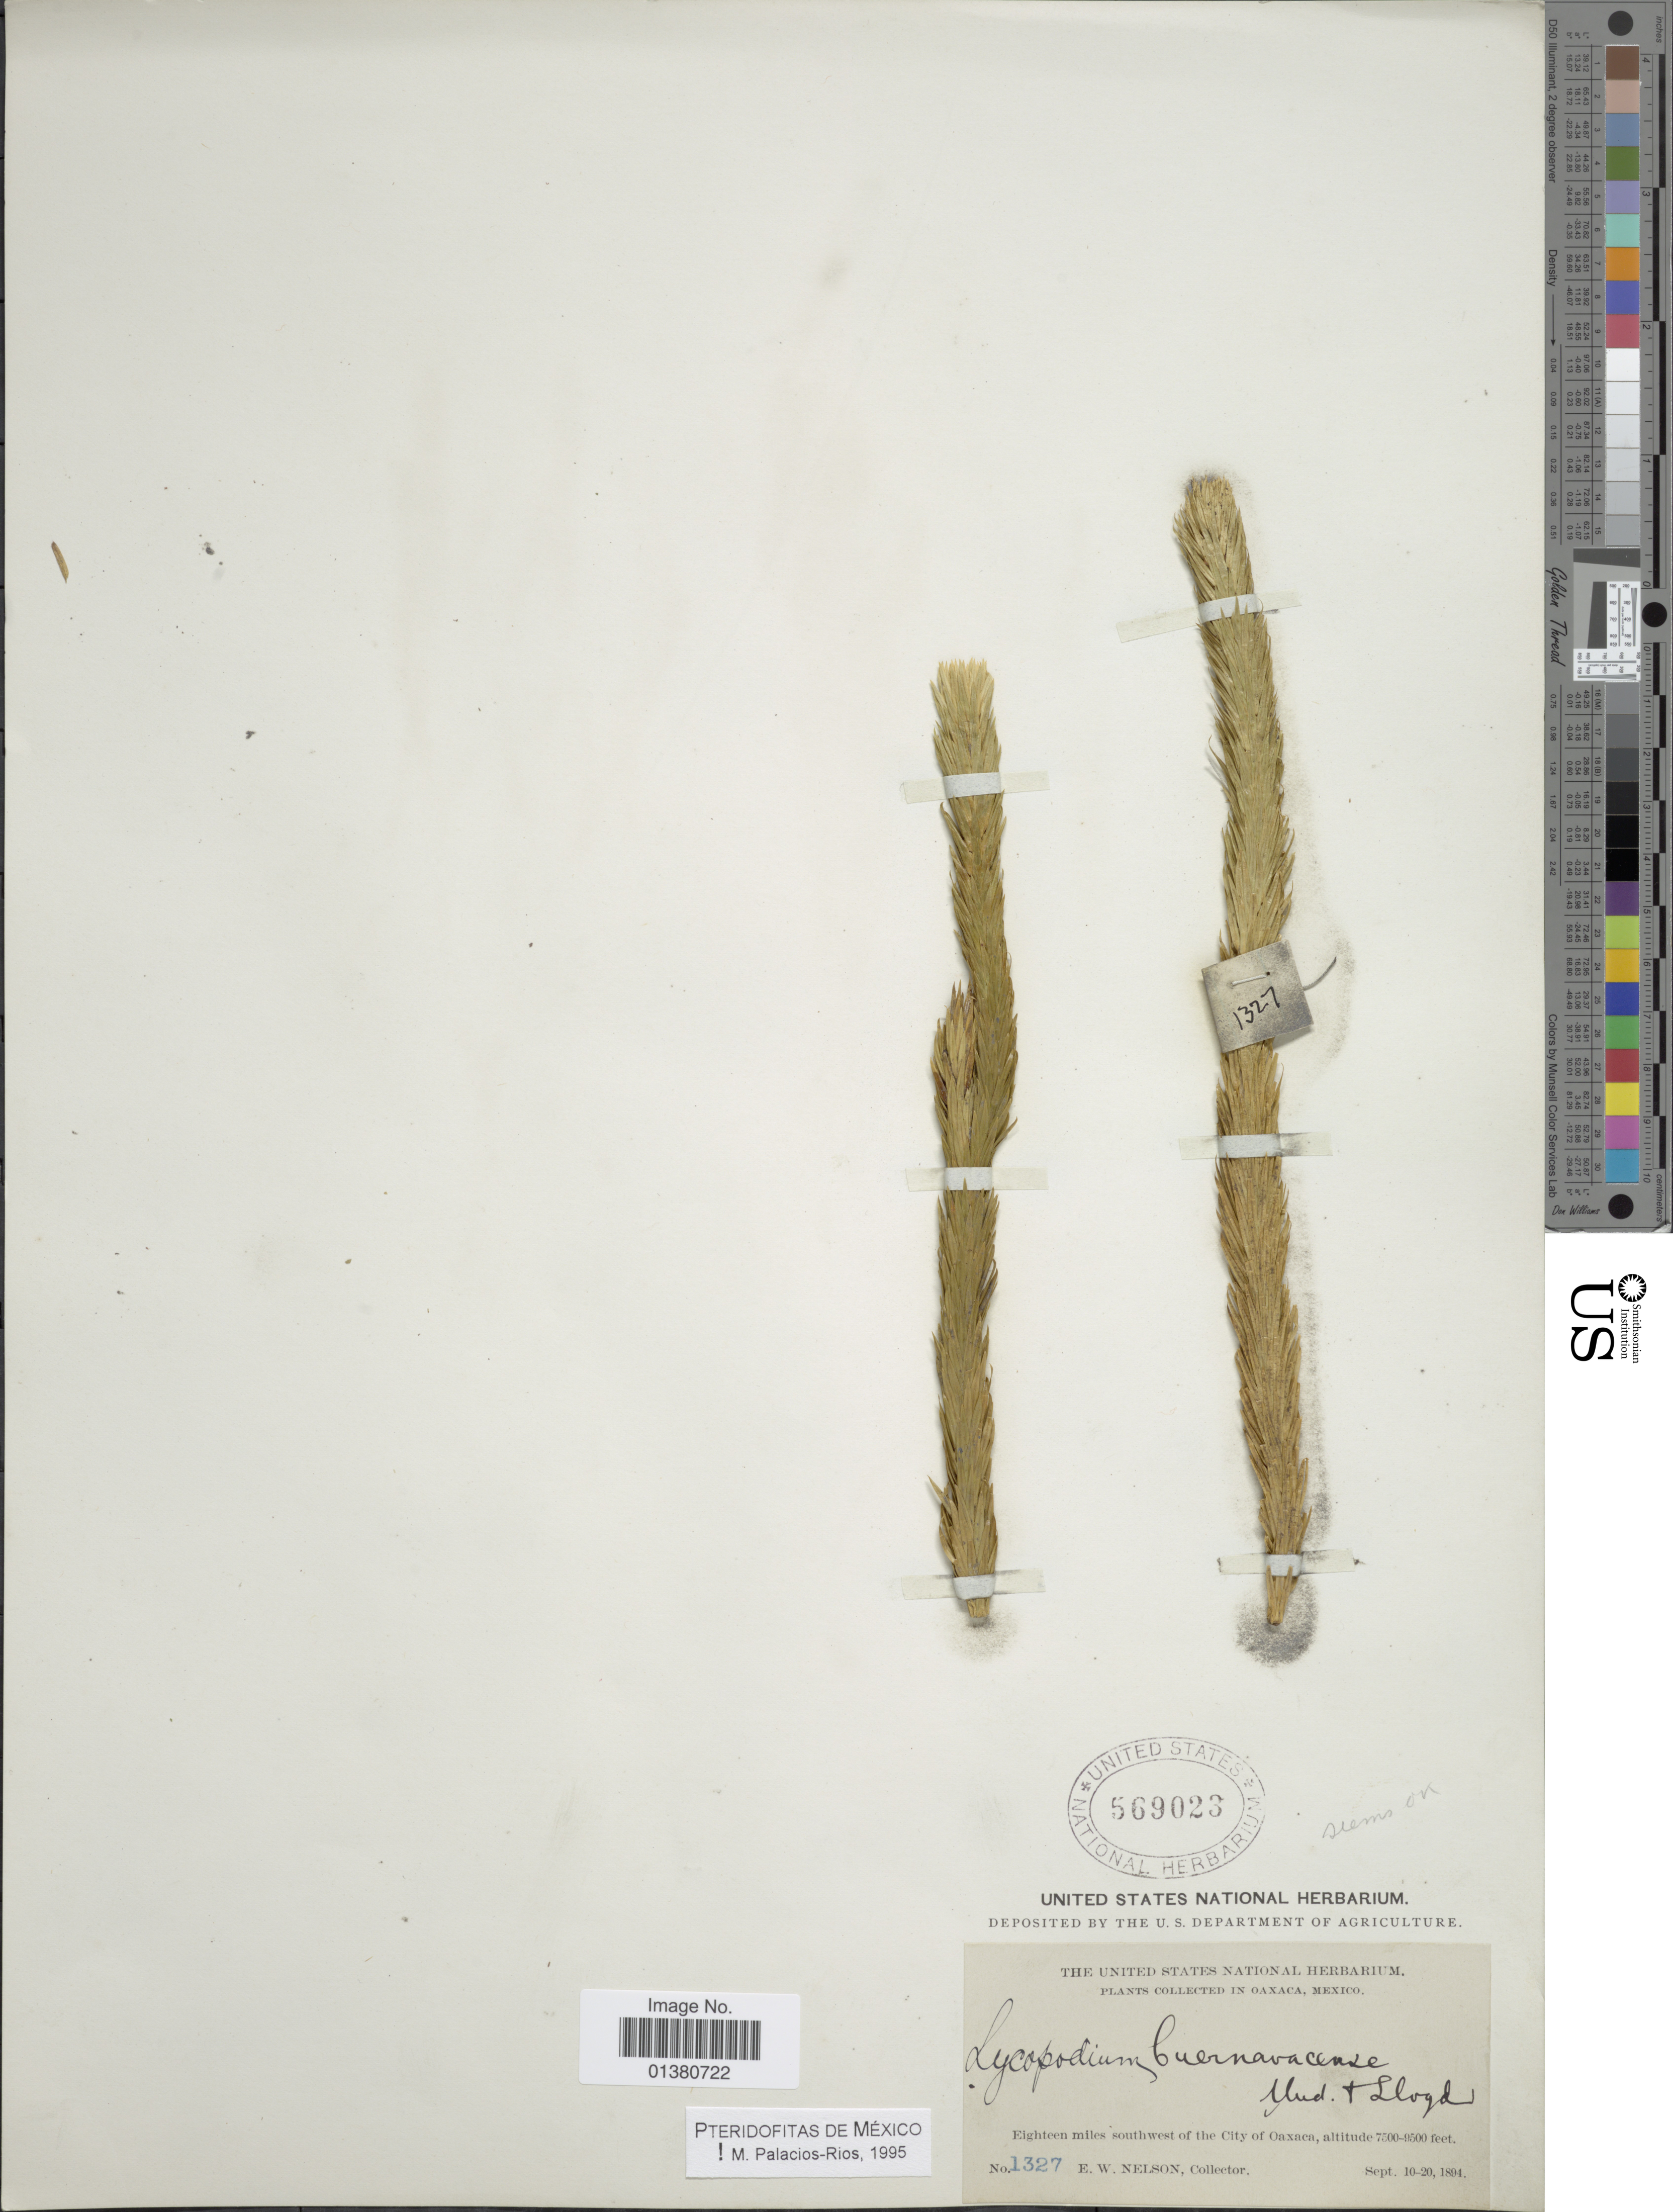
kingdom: Plantae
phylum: Tracheophyta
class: Lycopodiopsida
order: Lycopodiales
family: Lycopodiaceae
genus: Phlegmariurus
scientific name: Phlegmariurus cuernavacensis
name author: (Underw. & F.E. Lloyd) B. Øllg.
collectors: E. W. Nelson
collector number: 1327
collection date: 1894-09-10/1894-09-20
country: Mexico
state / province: Oaxaca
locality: Eighteen miles southwest of the City of Oaxaca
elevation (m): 2286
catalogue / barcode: US 569023